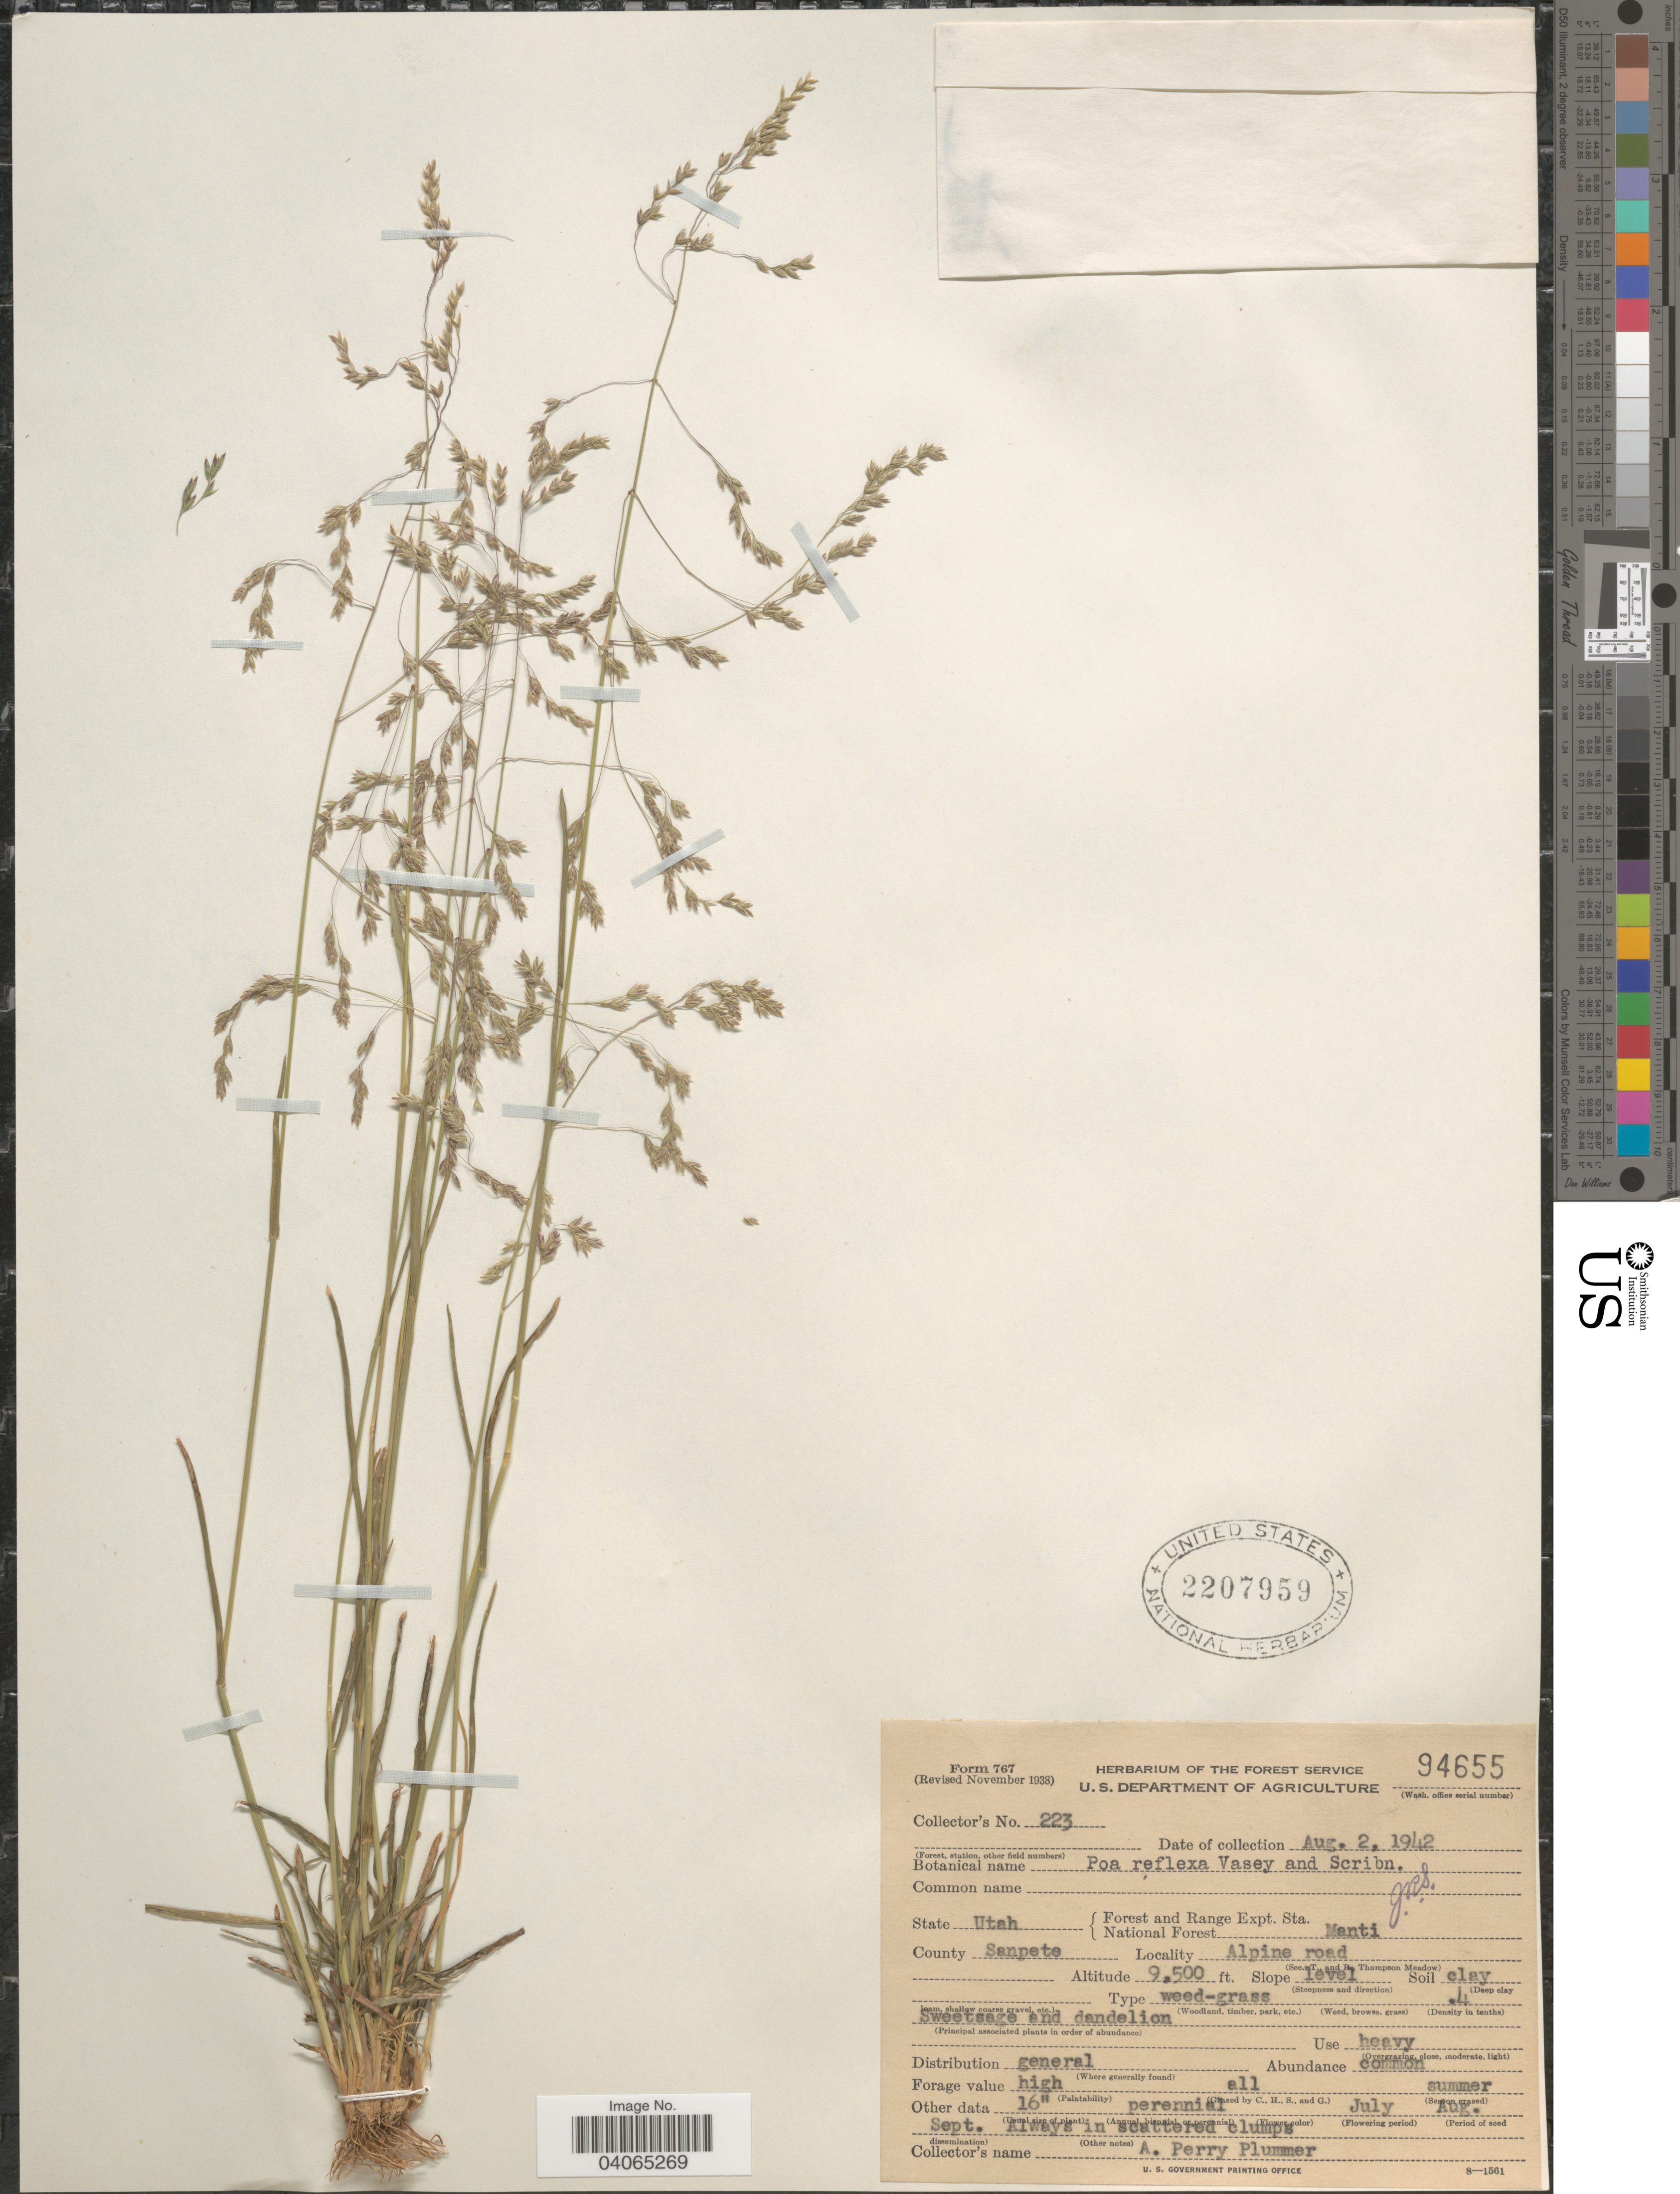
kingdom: Plantae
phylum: Tracheophyta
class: Liliopsida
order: Poales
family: Poaceae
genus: Poa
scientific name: Poa reflexa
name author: Vasey & Scribn.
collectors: A. Plummer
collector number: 223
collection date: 1942-08-02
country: United States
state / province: Utah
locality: Forest and Range Expt. Sta. National Forest Manti. County Sanpete. Alpine road.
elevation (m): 2896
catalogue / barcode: US 2207959